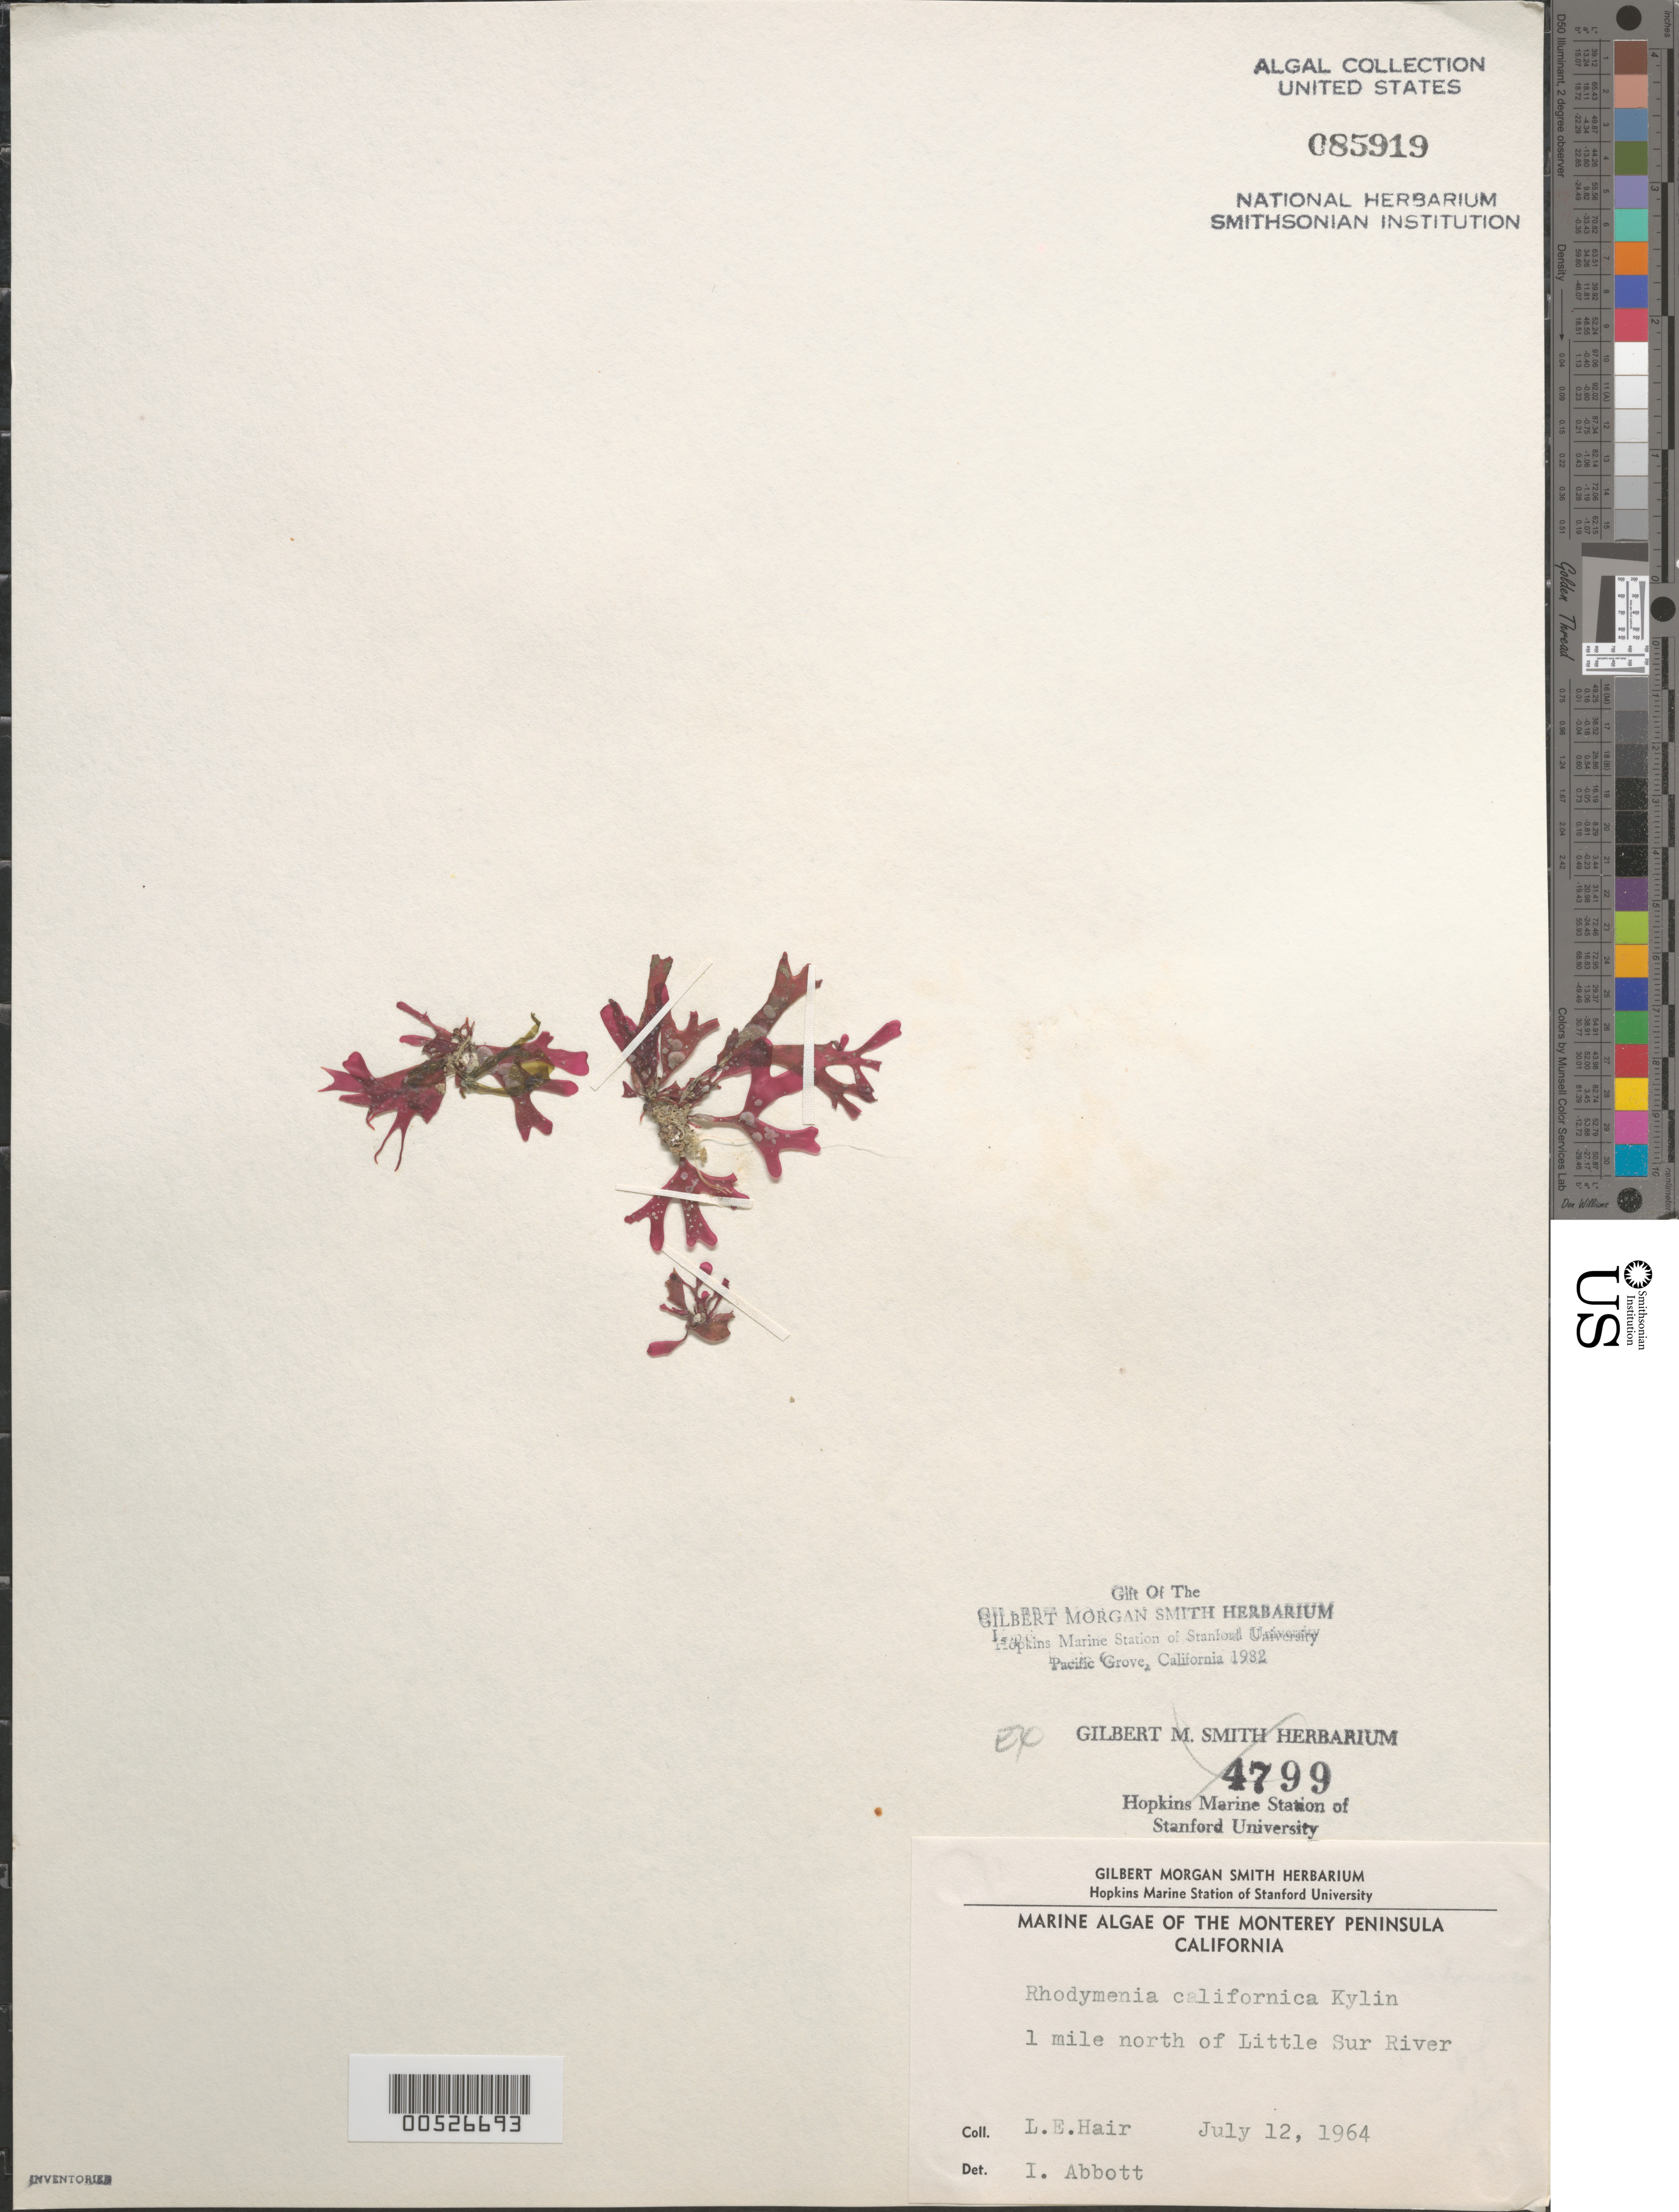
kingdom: Plantae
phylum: Rhodophyta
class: Florideophyceae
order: Rhodymeniales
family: Rhodymeniaceae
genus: Rhodymenia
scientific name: Rhodymenia californica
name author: Kylin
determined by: Abbott, Isabella A.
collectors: L. Hair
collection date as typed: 12 Jul 1964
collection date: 1964-07-12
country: United States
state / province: California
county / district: Monterey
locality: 1 mile north of Little Sur River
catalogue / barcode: US 85919